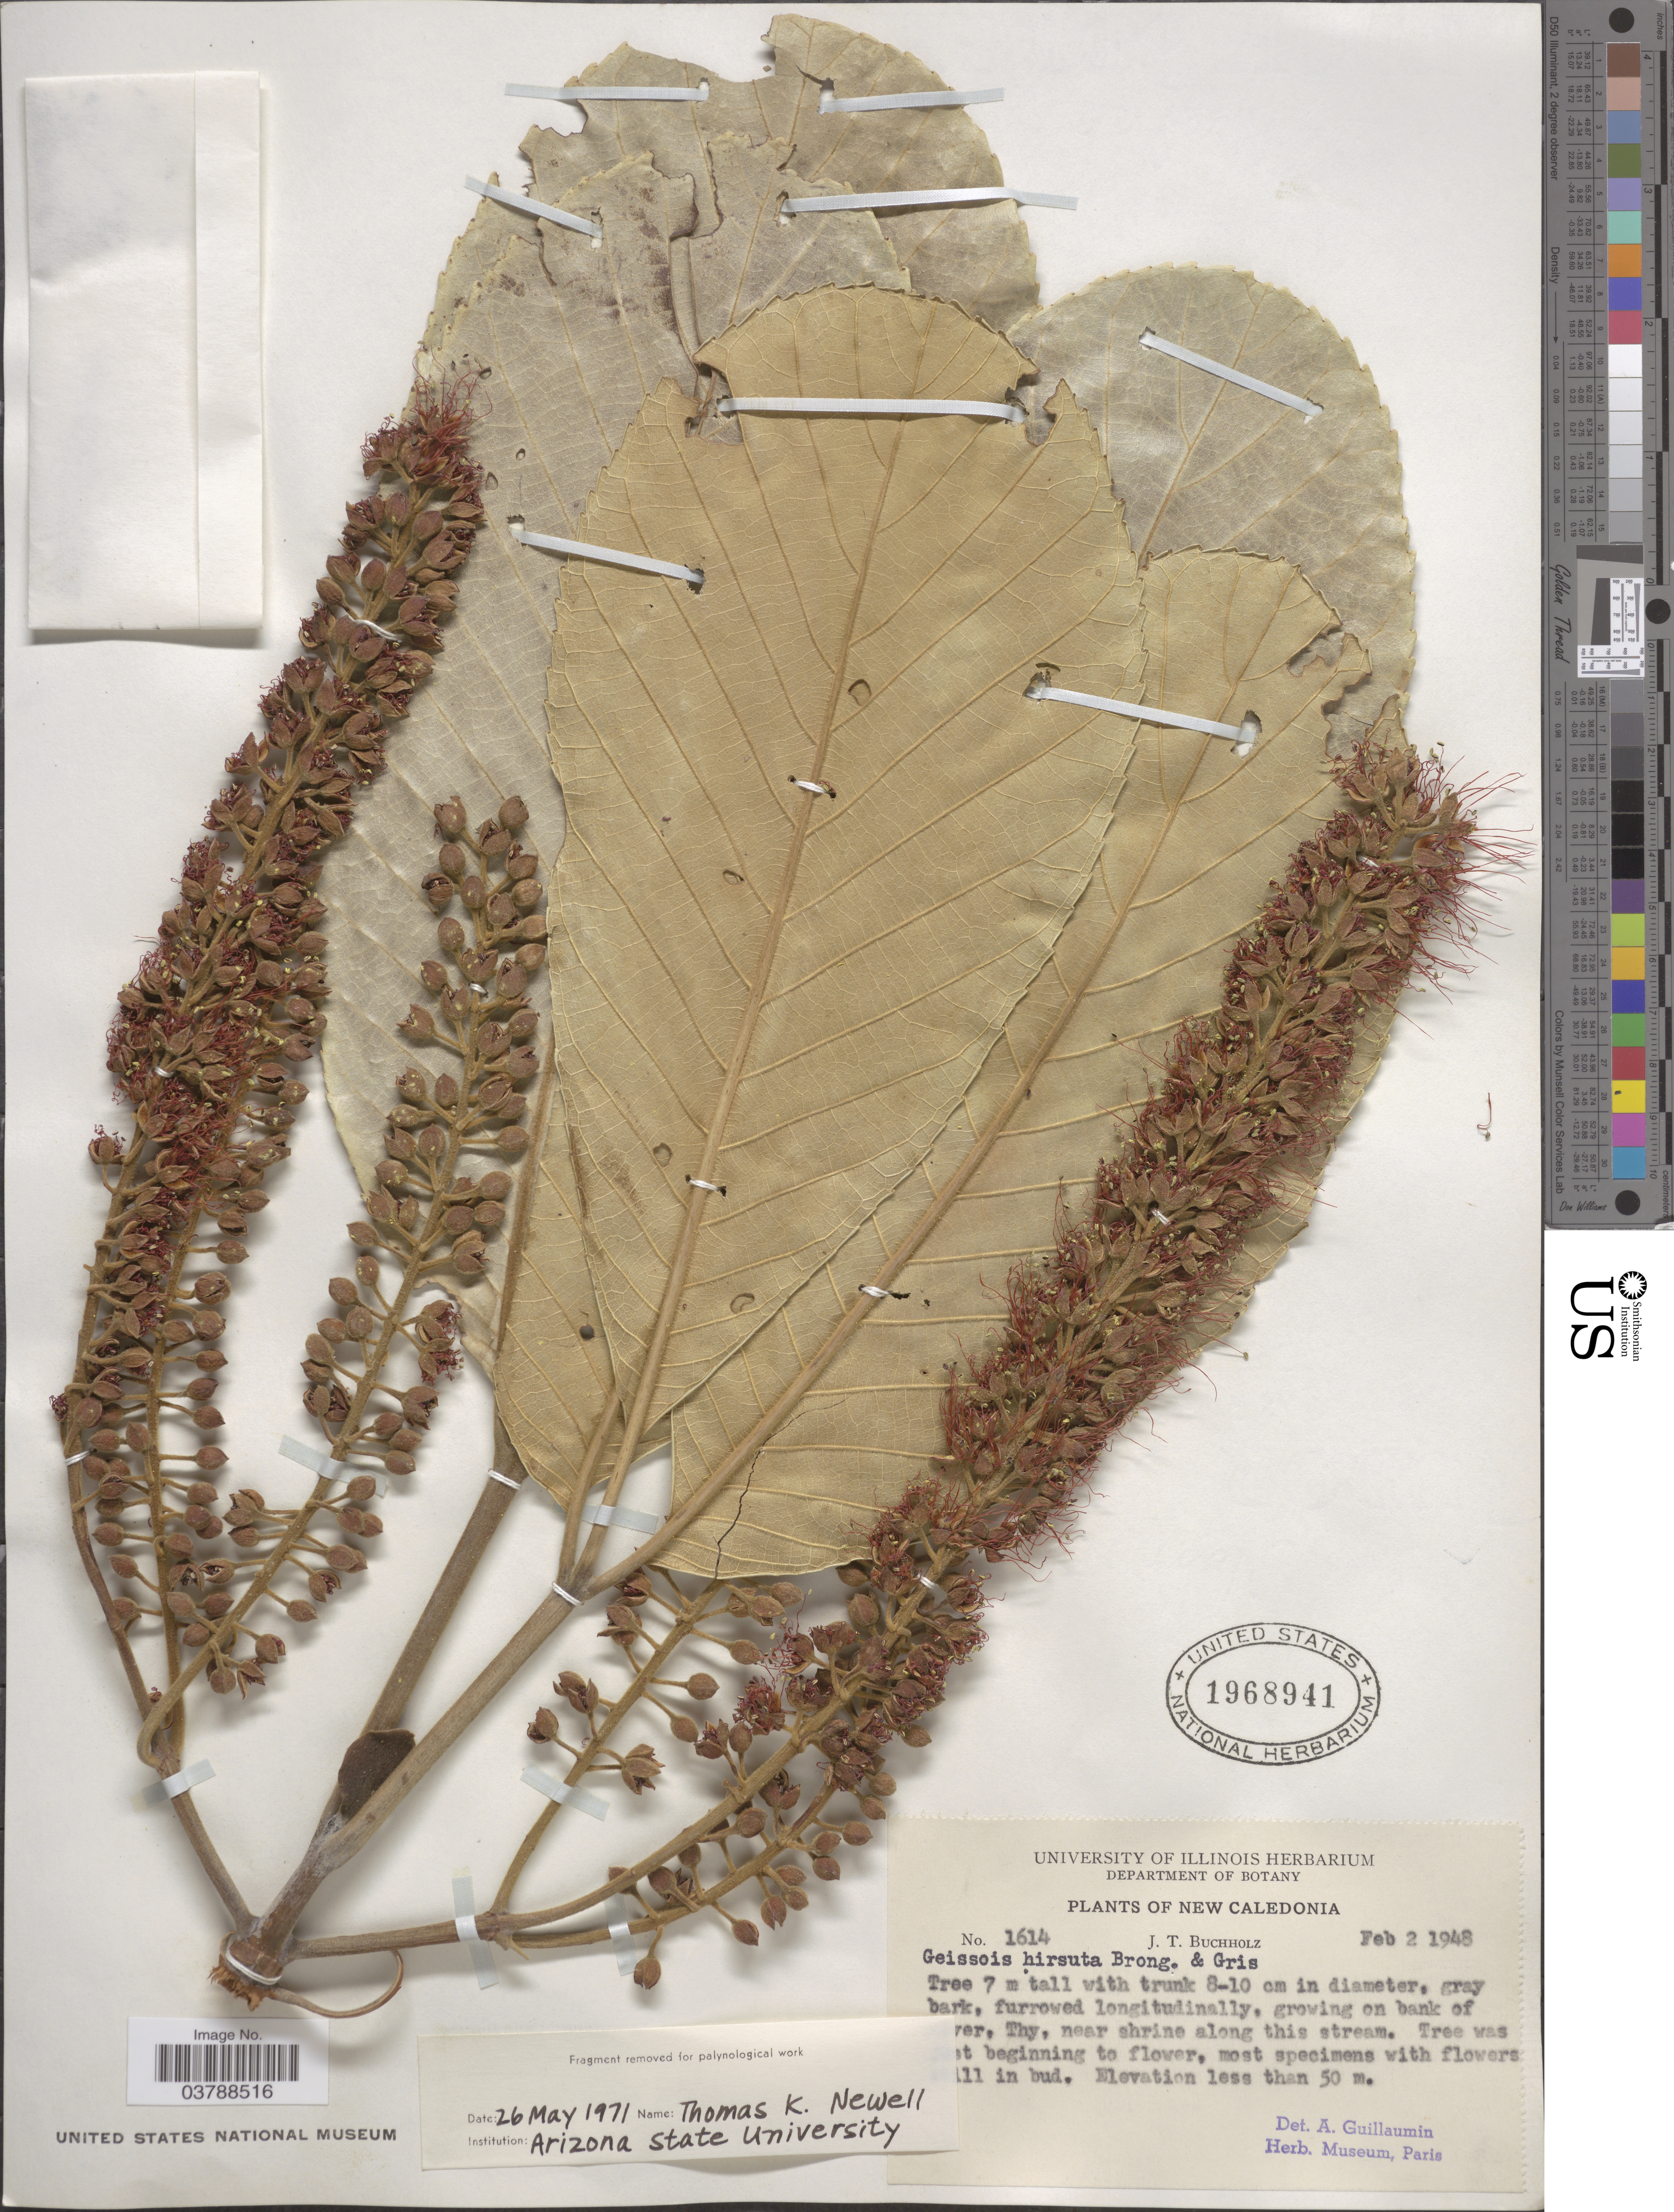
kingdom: Plantae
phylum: Tracheophyta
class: Magnoliopsida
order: Oxalidales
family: Cunoniaceae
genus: Geissois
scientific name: Geissois hirsuta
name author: Brongn. & Gris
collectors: J. T. Buchholz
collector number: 1614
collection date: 1948-02-02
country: New Caledonia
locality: Growing on a bank of river, Thy, near shrine along this stream.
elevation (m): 50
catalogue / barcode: US 1968941